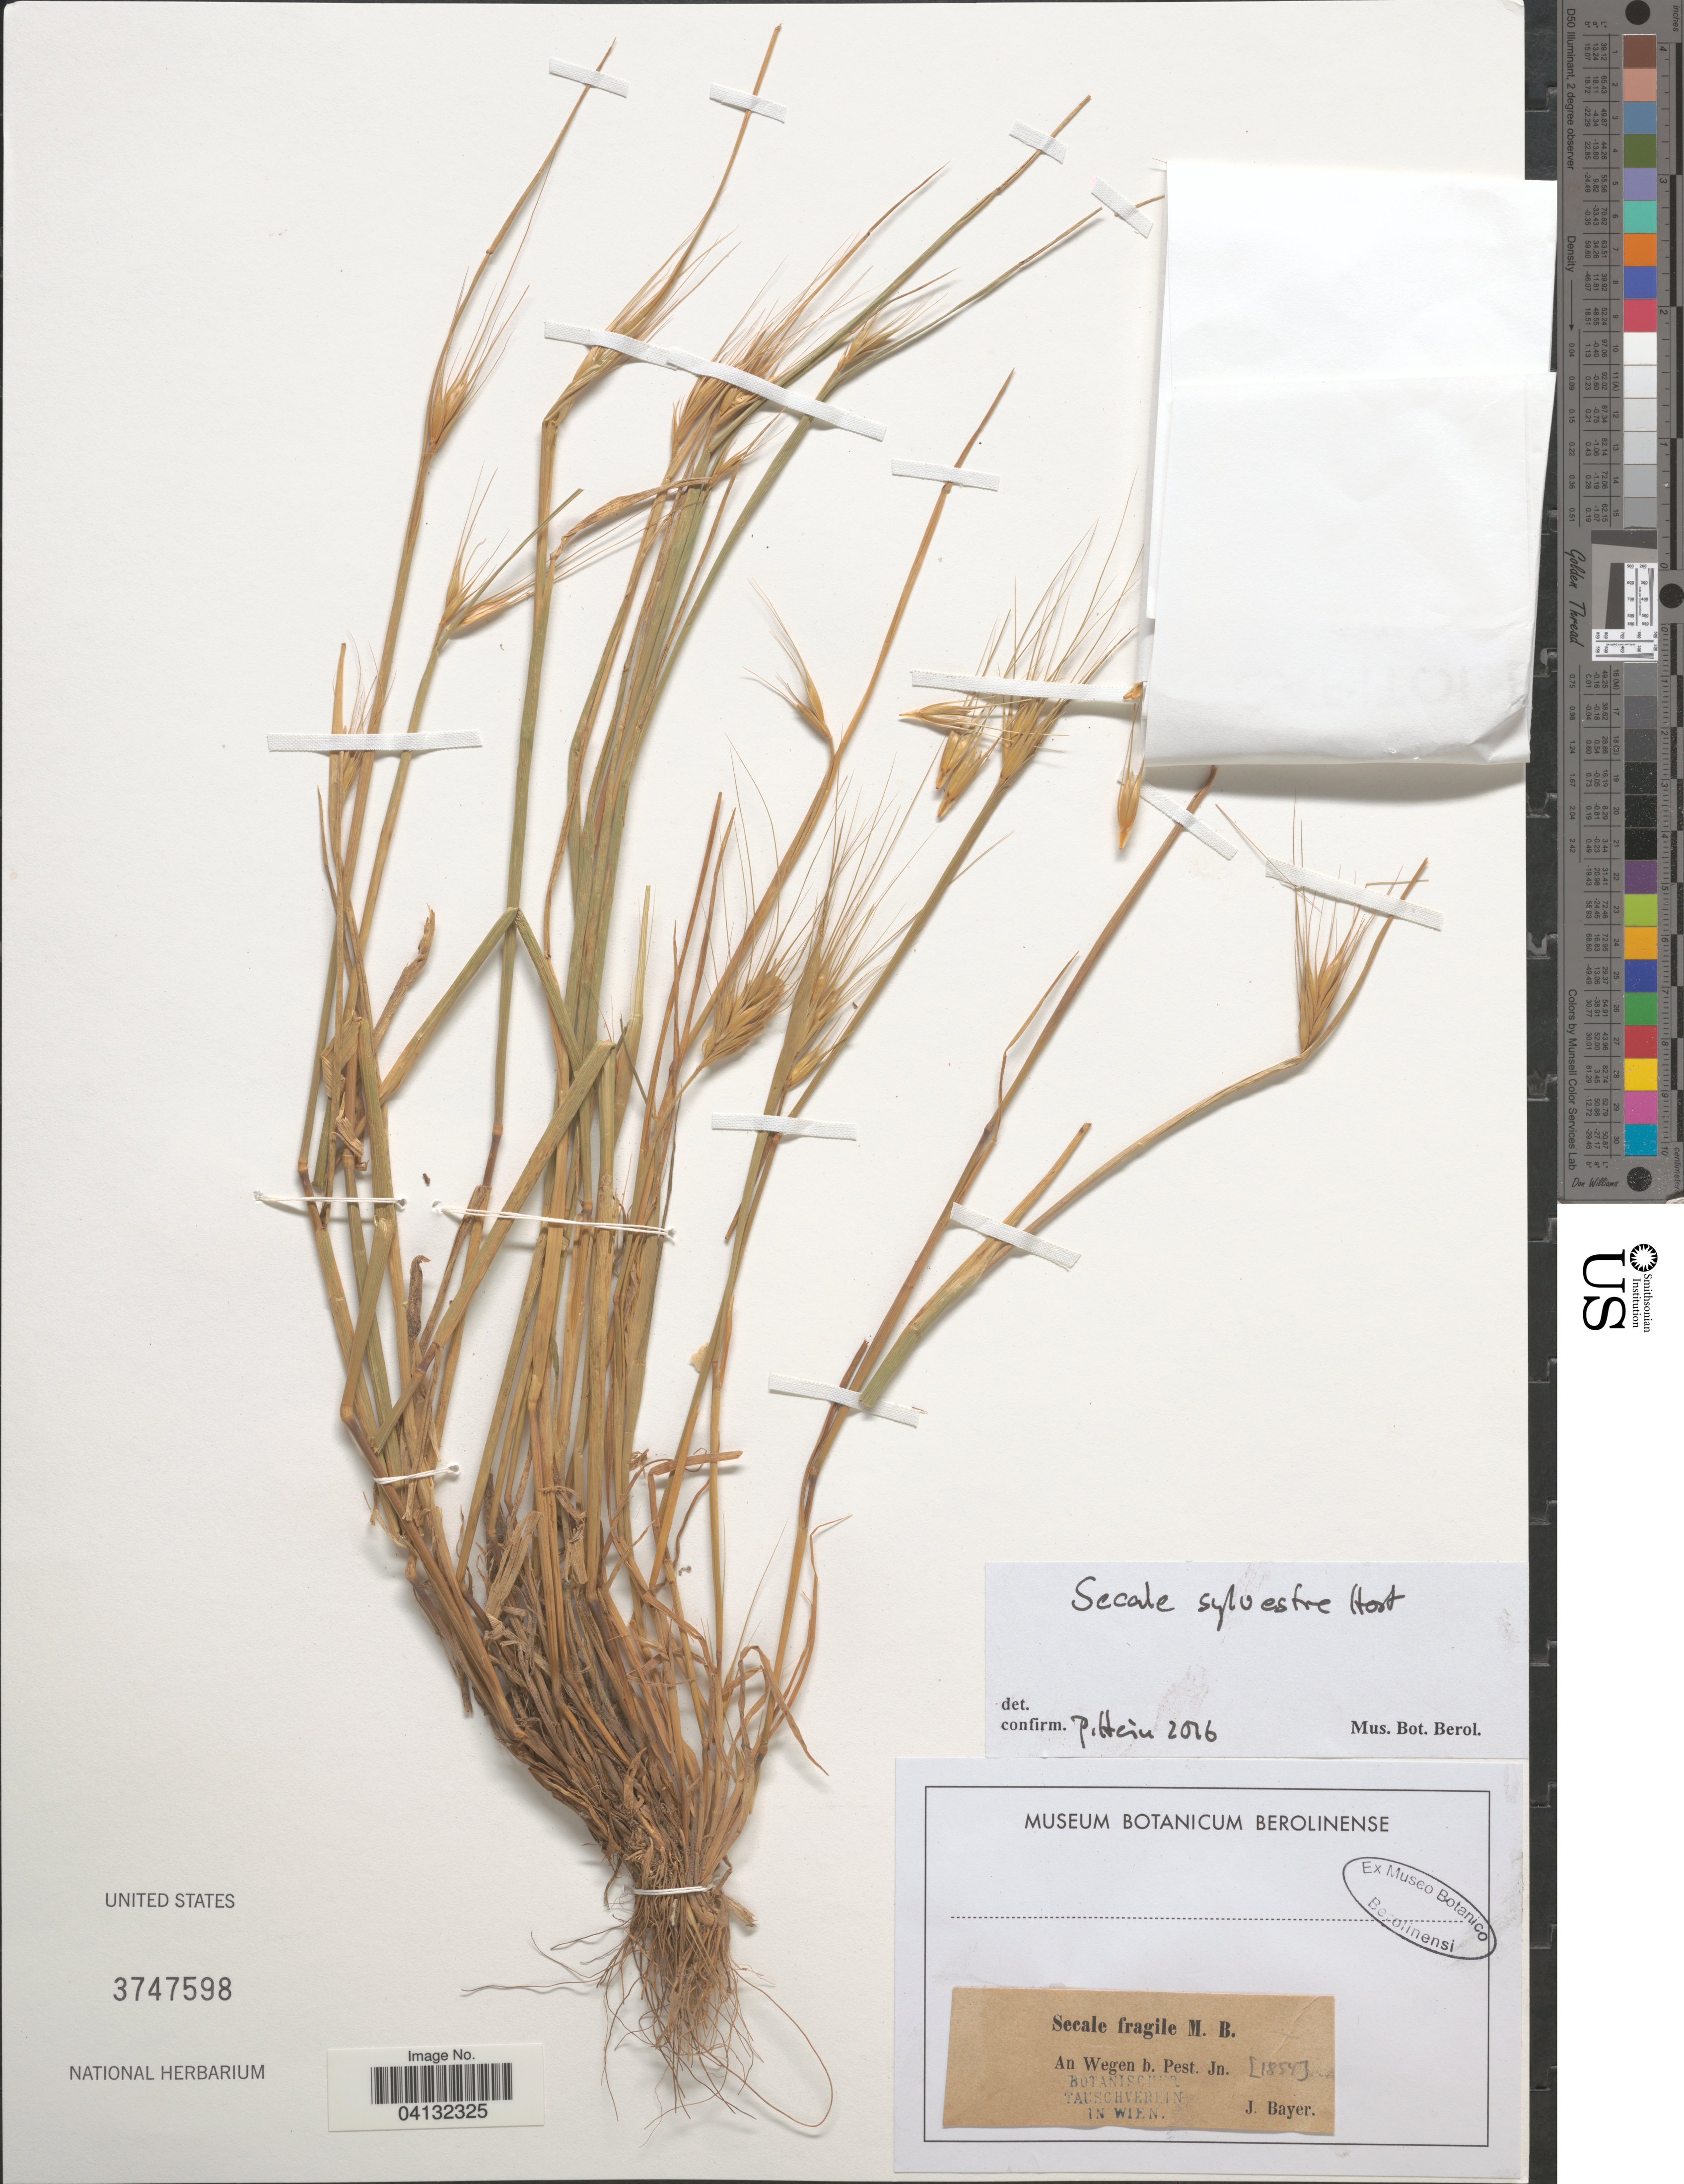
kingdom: Plantae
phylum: Tracheophyta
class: Liliopsida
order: Poales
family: Poaceae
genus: Secale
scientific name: Secale sylvestre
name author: Host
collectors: J. Bayer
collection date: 1854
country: Hungary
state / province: Pest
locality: An Wegen b. Pest. Jn.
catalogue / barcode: US 3747598